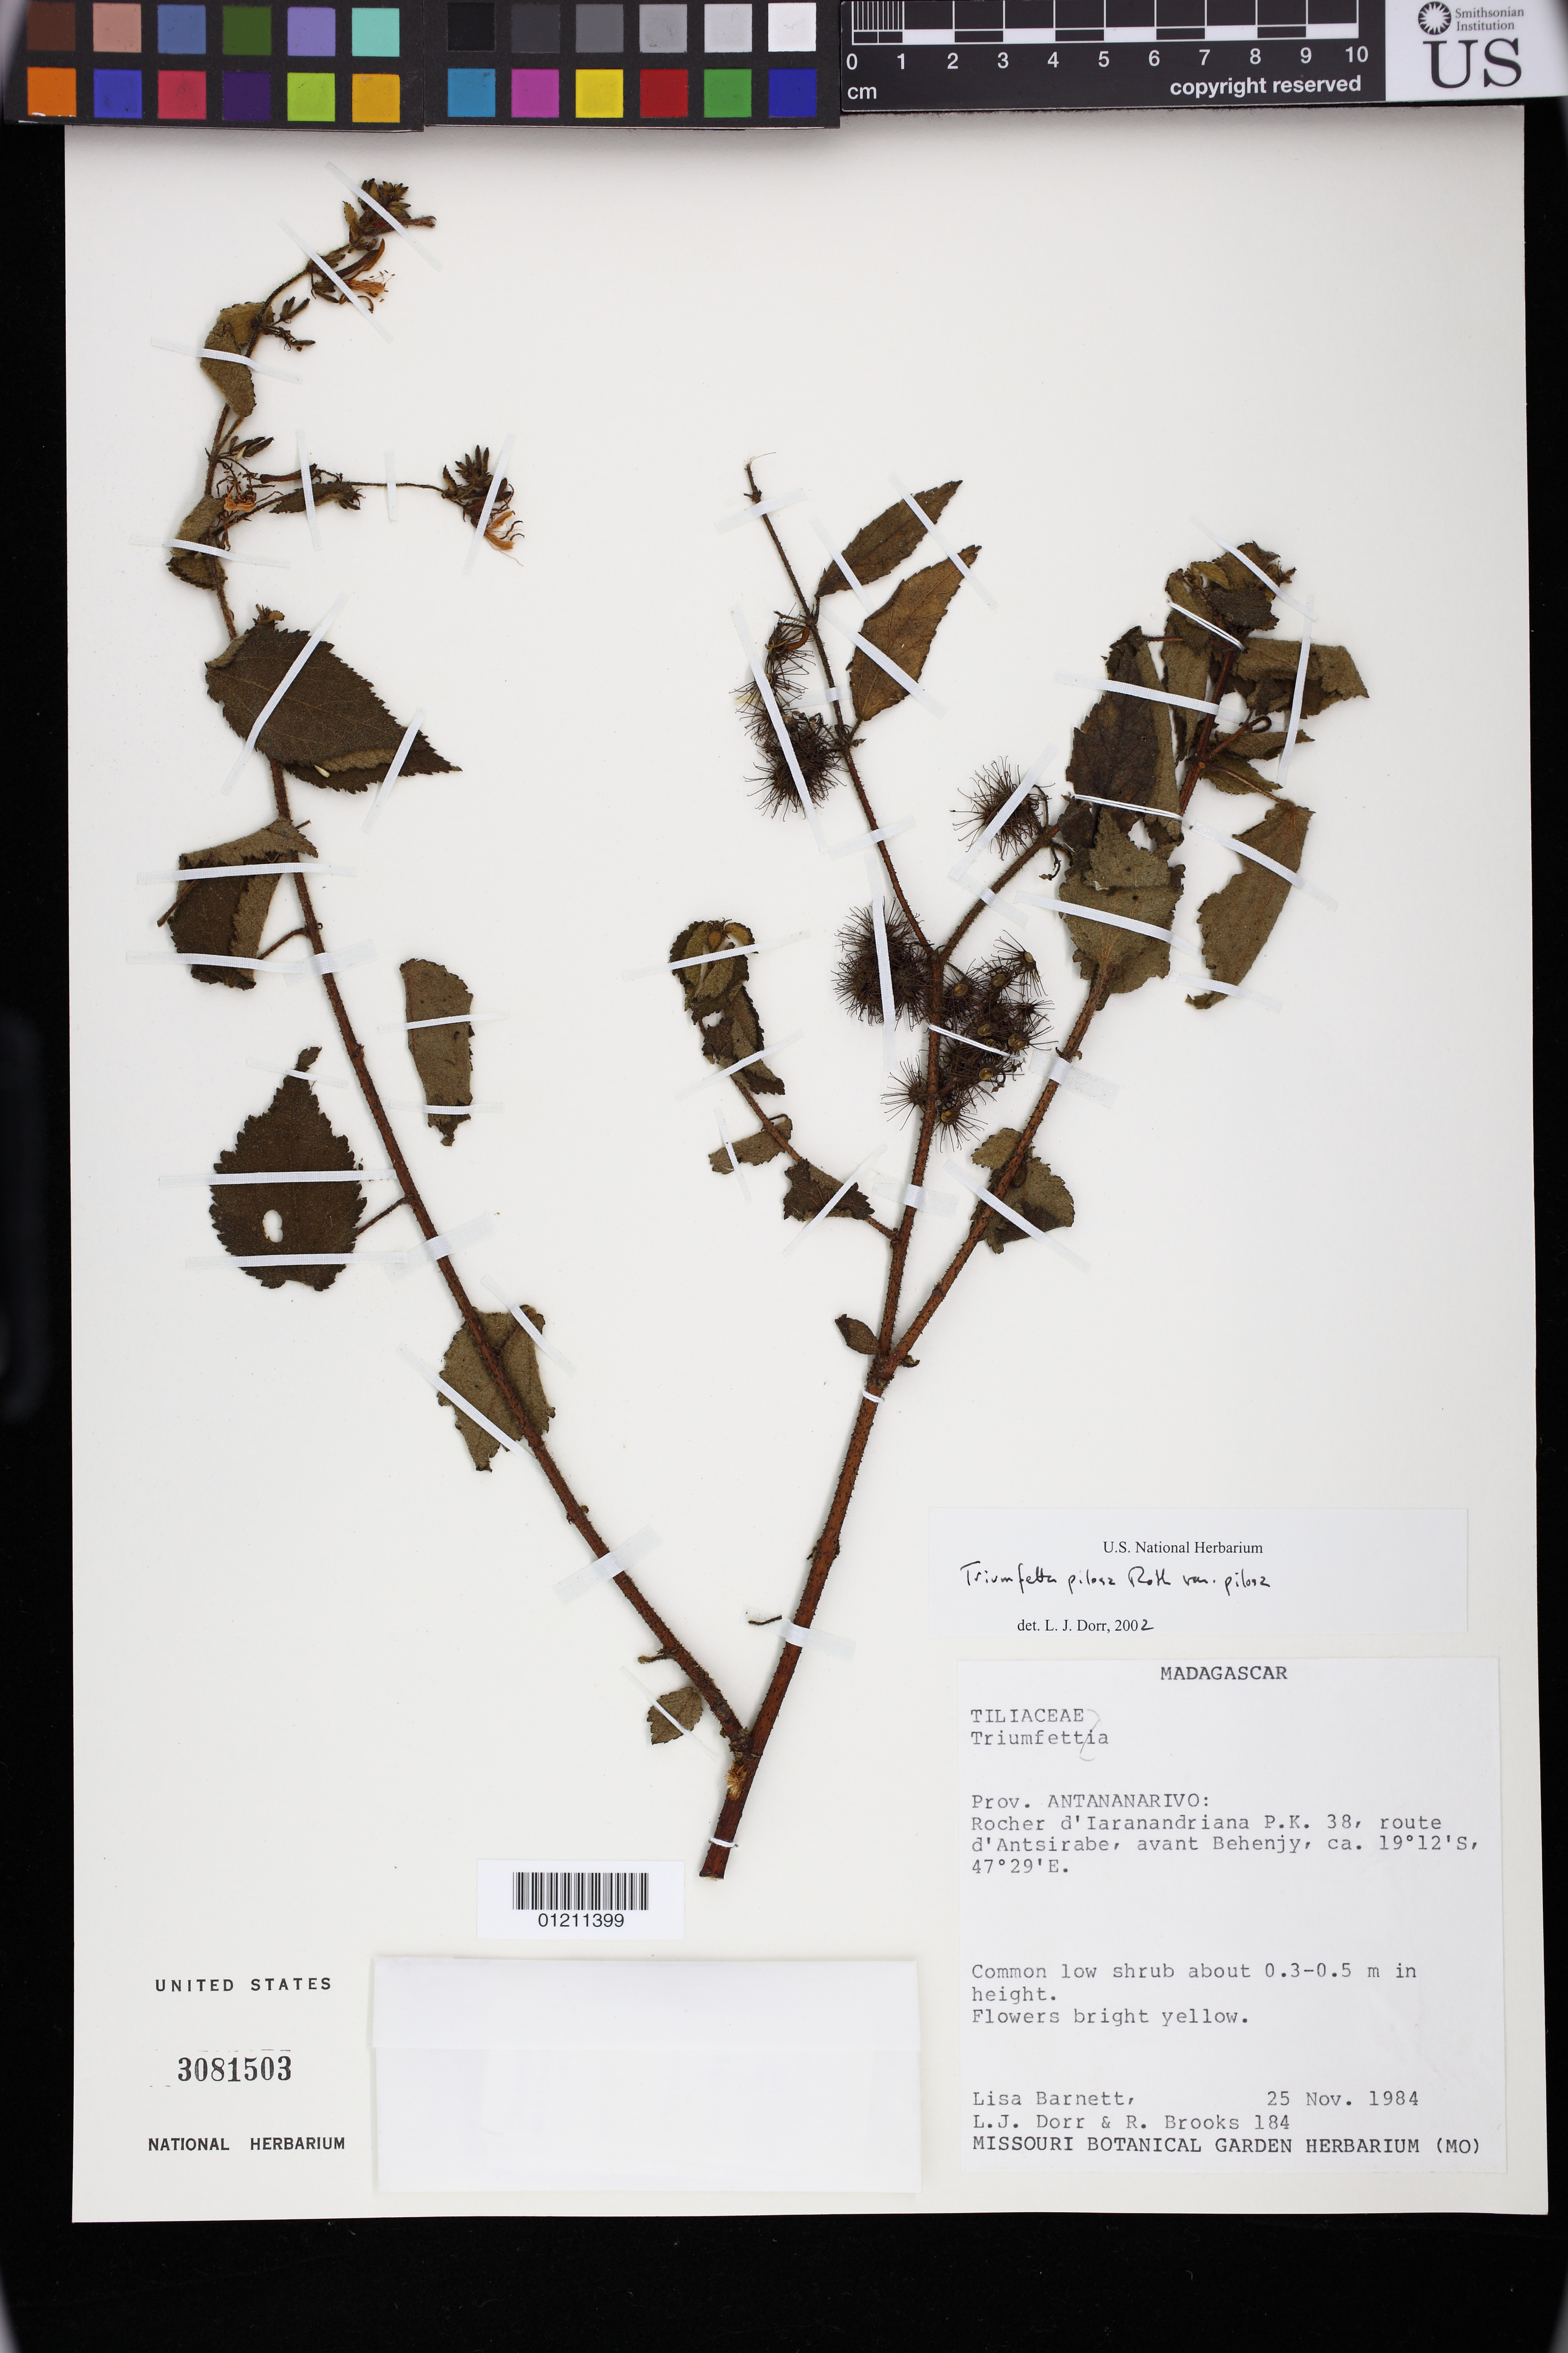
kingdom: Plantae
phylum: Tracheophyta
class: Magnoliopsida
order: Malvales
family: Malvaceae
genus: Triumfetta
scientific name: Triumfetta pilosa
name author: Roth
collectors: L. C. Barnett, L. J. Dorr & R. Brooks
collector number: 184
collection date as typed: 25 Nov 1984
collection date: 1984-11-25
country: Madagascar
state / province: Vakinankaratra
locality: Prov. Antananarivo:. Rocher d'Iaranandriana P.K. 38, route d'Antsirabe, avant Behenjy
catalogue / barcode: US 3081503